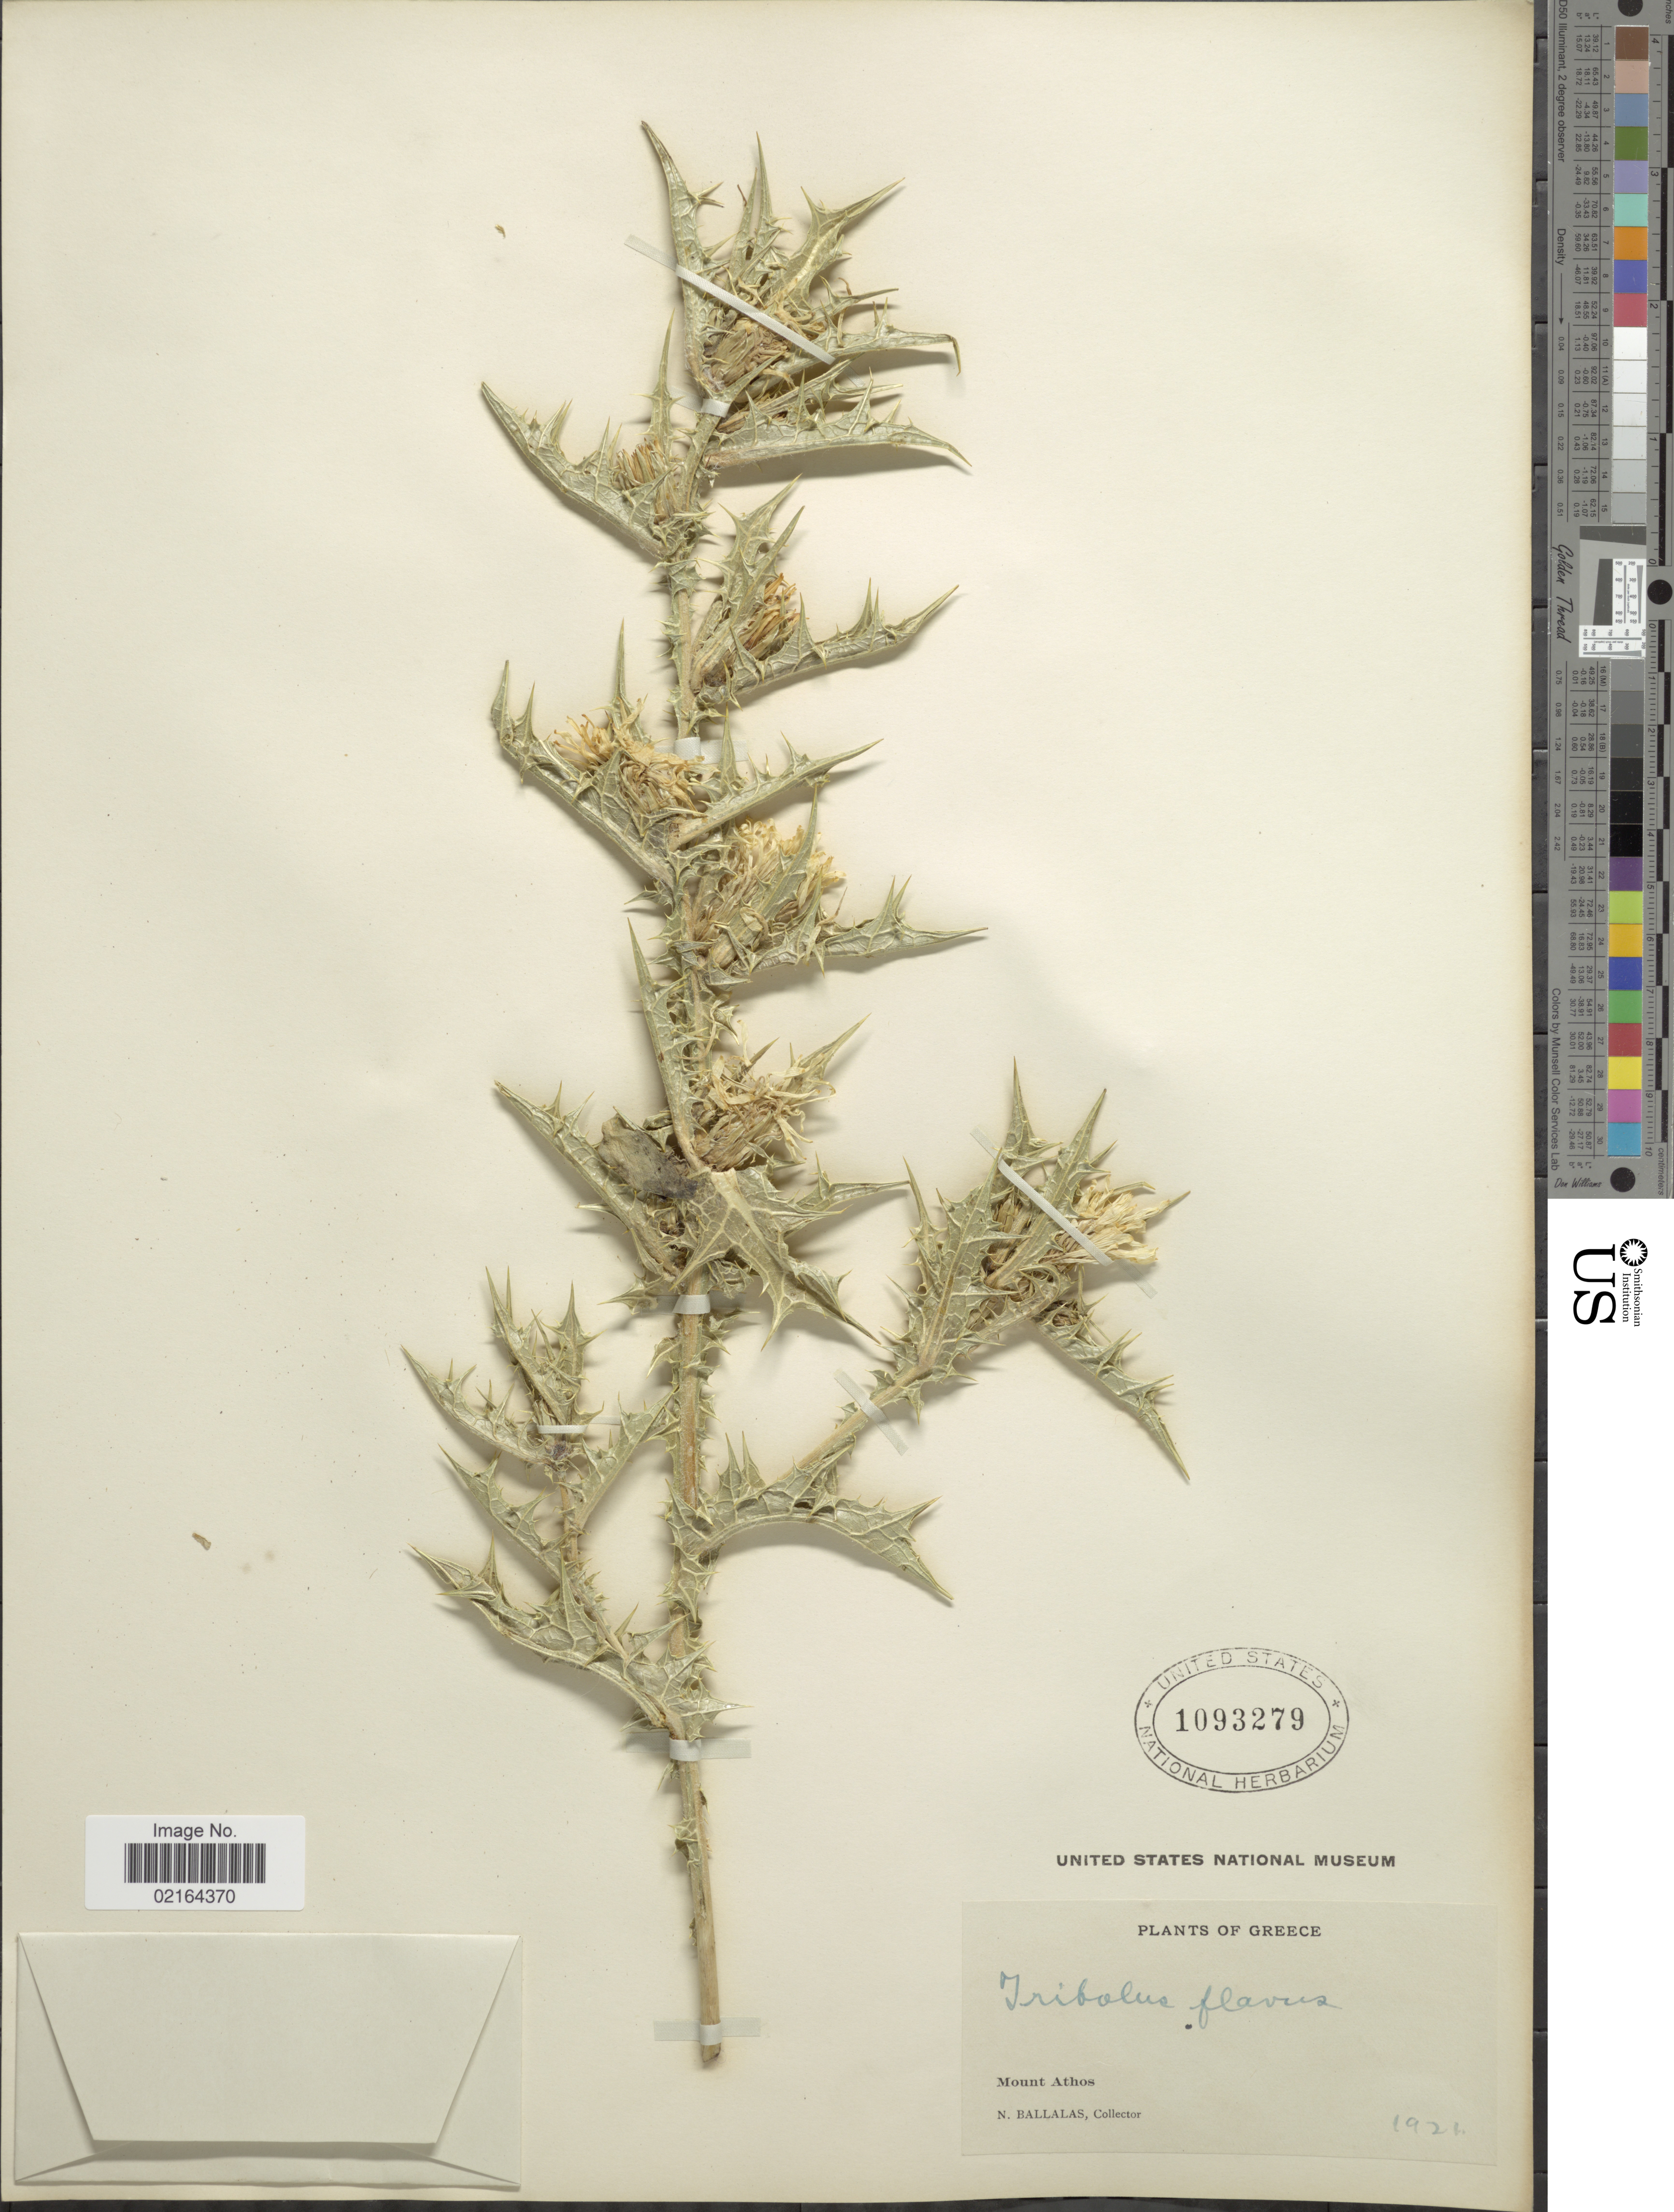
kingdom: Plantae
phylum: Tracheophyta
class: Magnoliopsida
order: Asterales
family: Asteraceae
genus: Scolymus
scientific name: Scolymus hispanicus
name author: L.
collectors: N. Ballalas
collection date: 1921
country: Greece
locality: Mount Athos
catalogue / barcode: US 1093279